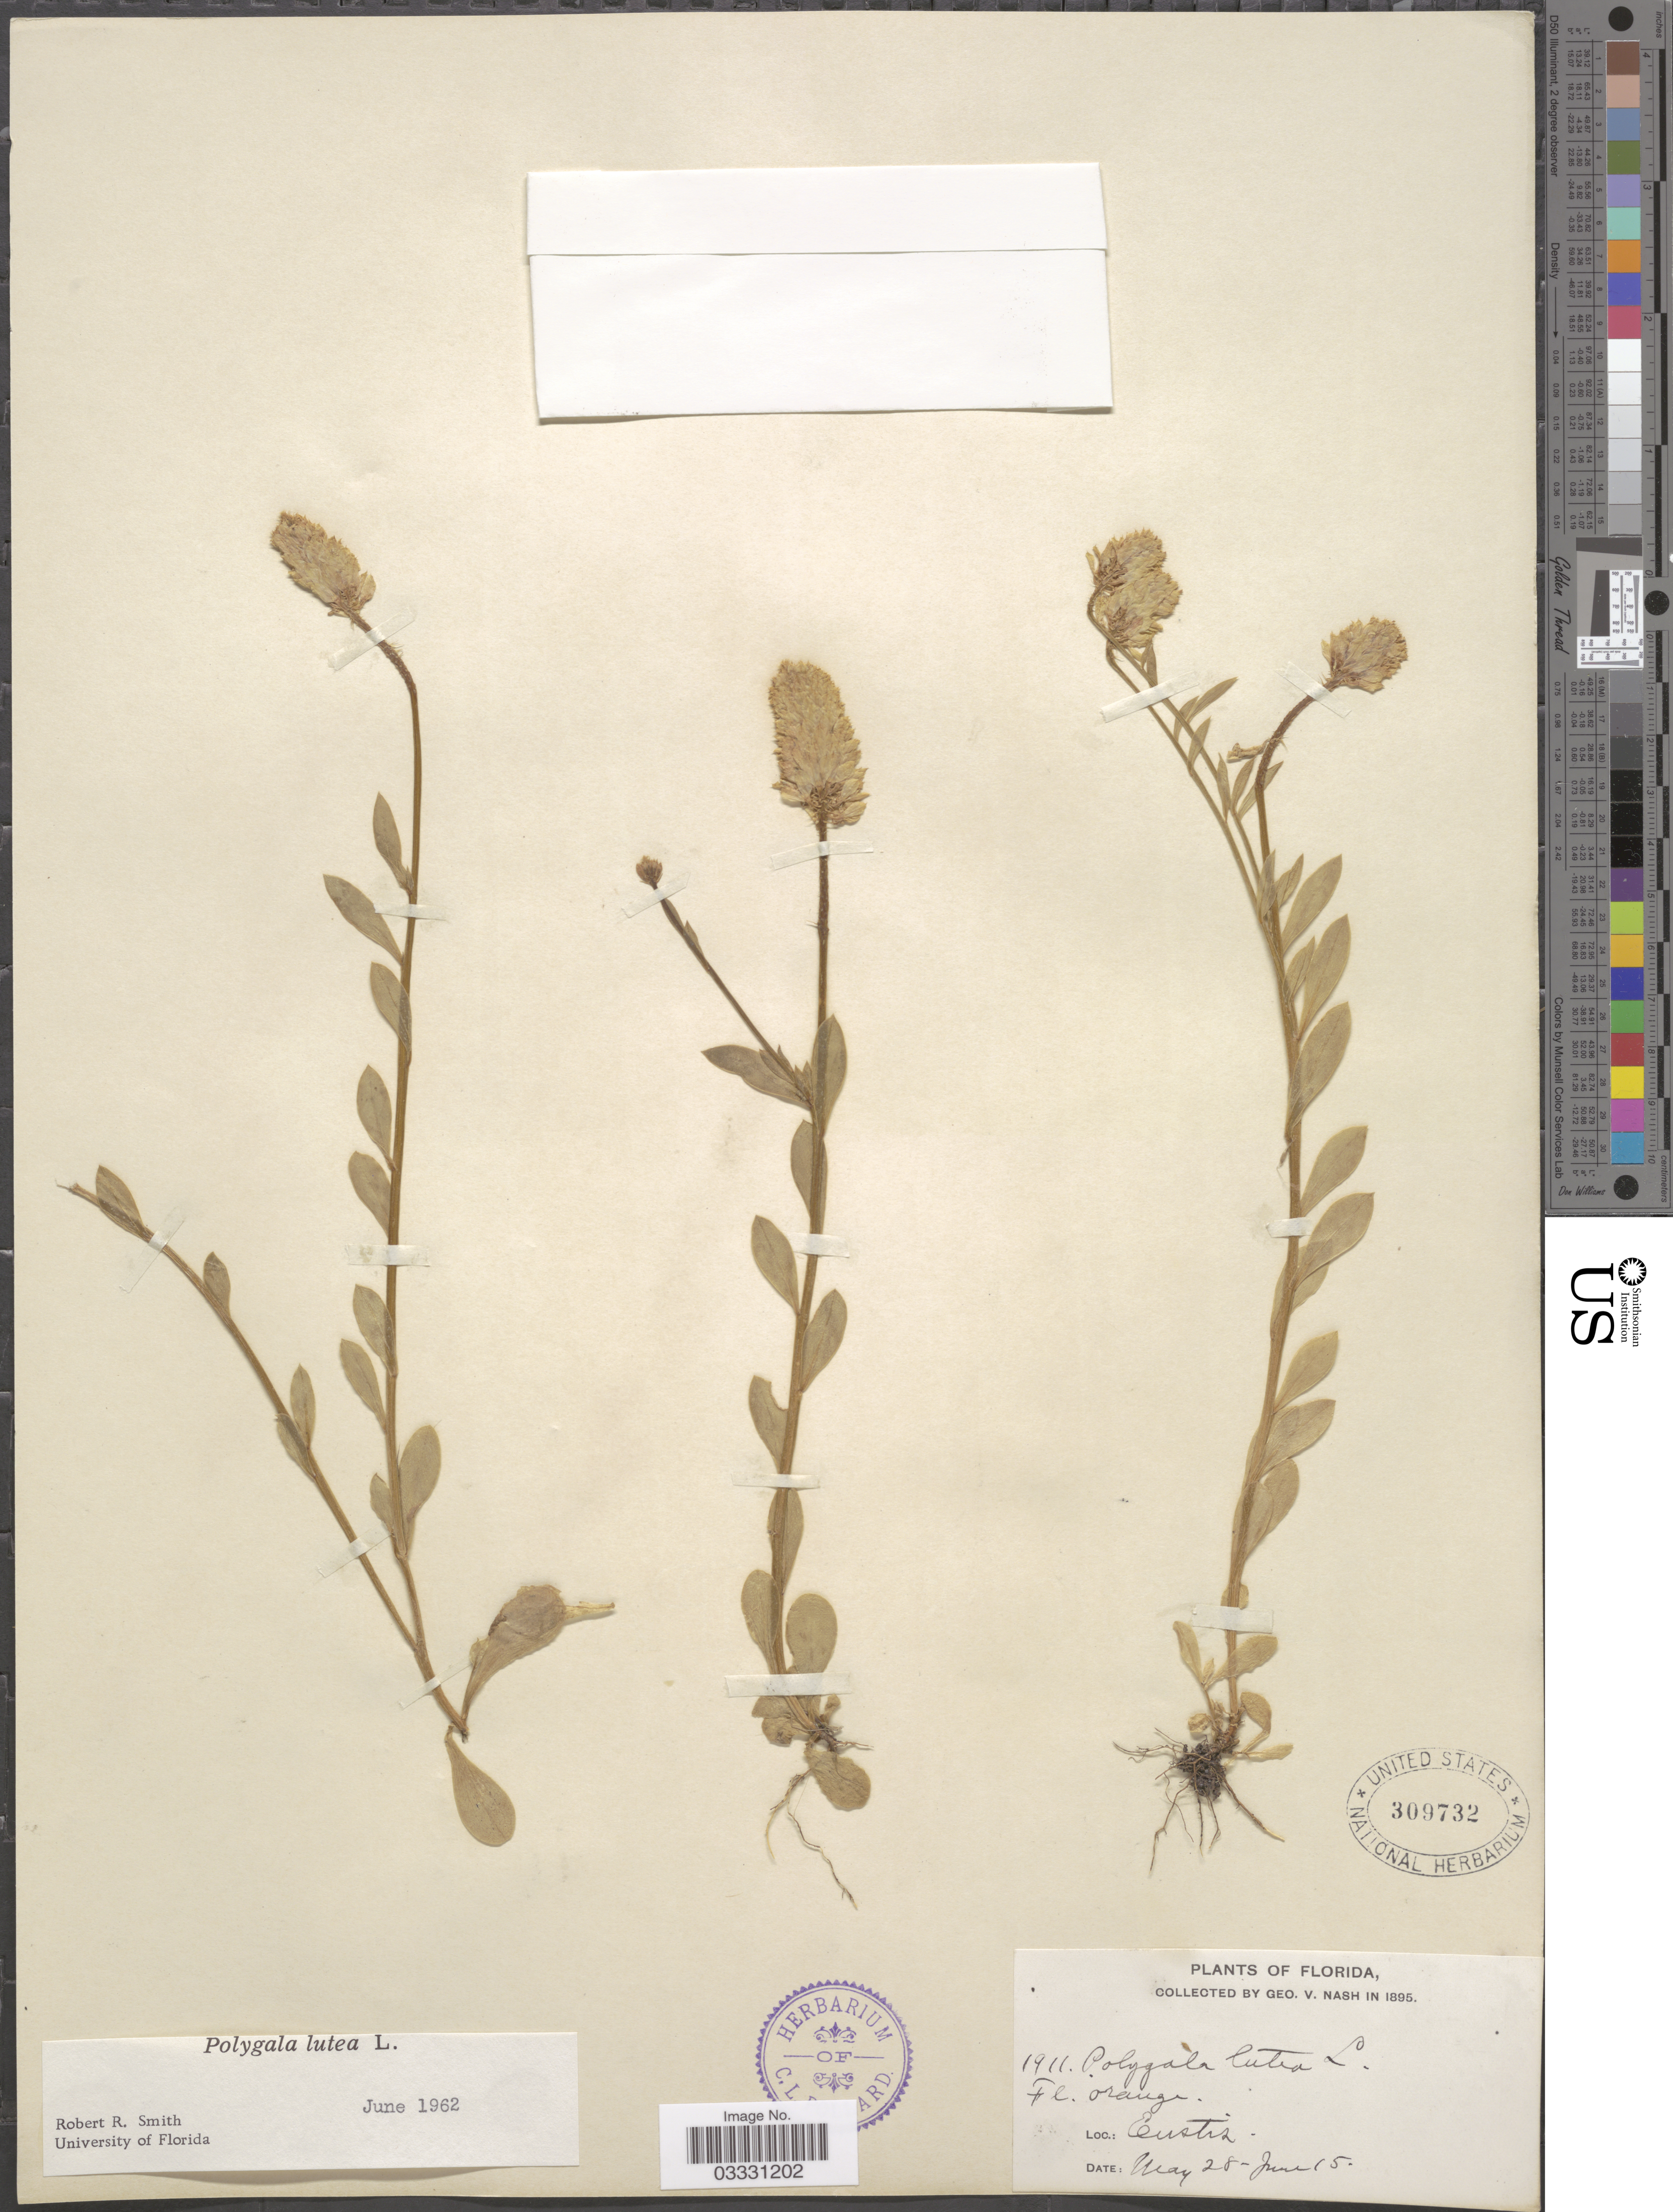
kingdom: Plantae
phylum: Tracheophyta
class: Magnoliopsida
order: Fabales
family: Polygalaceae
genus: Polygala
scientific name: Polygala lutea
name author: L.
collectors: G. V. Nash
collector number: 1911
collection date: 1895-05-28/1895-06-15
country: United States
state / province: Florida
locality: Eustis.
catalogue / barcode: US 309732